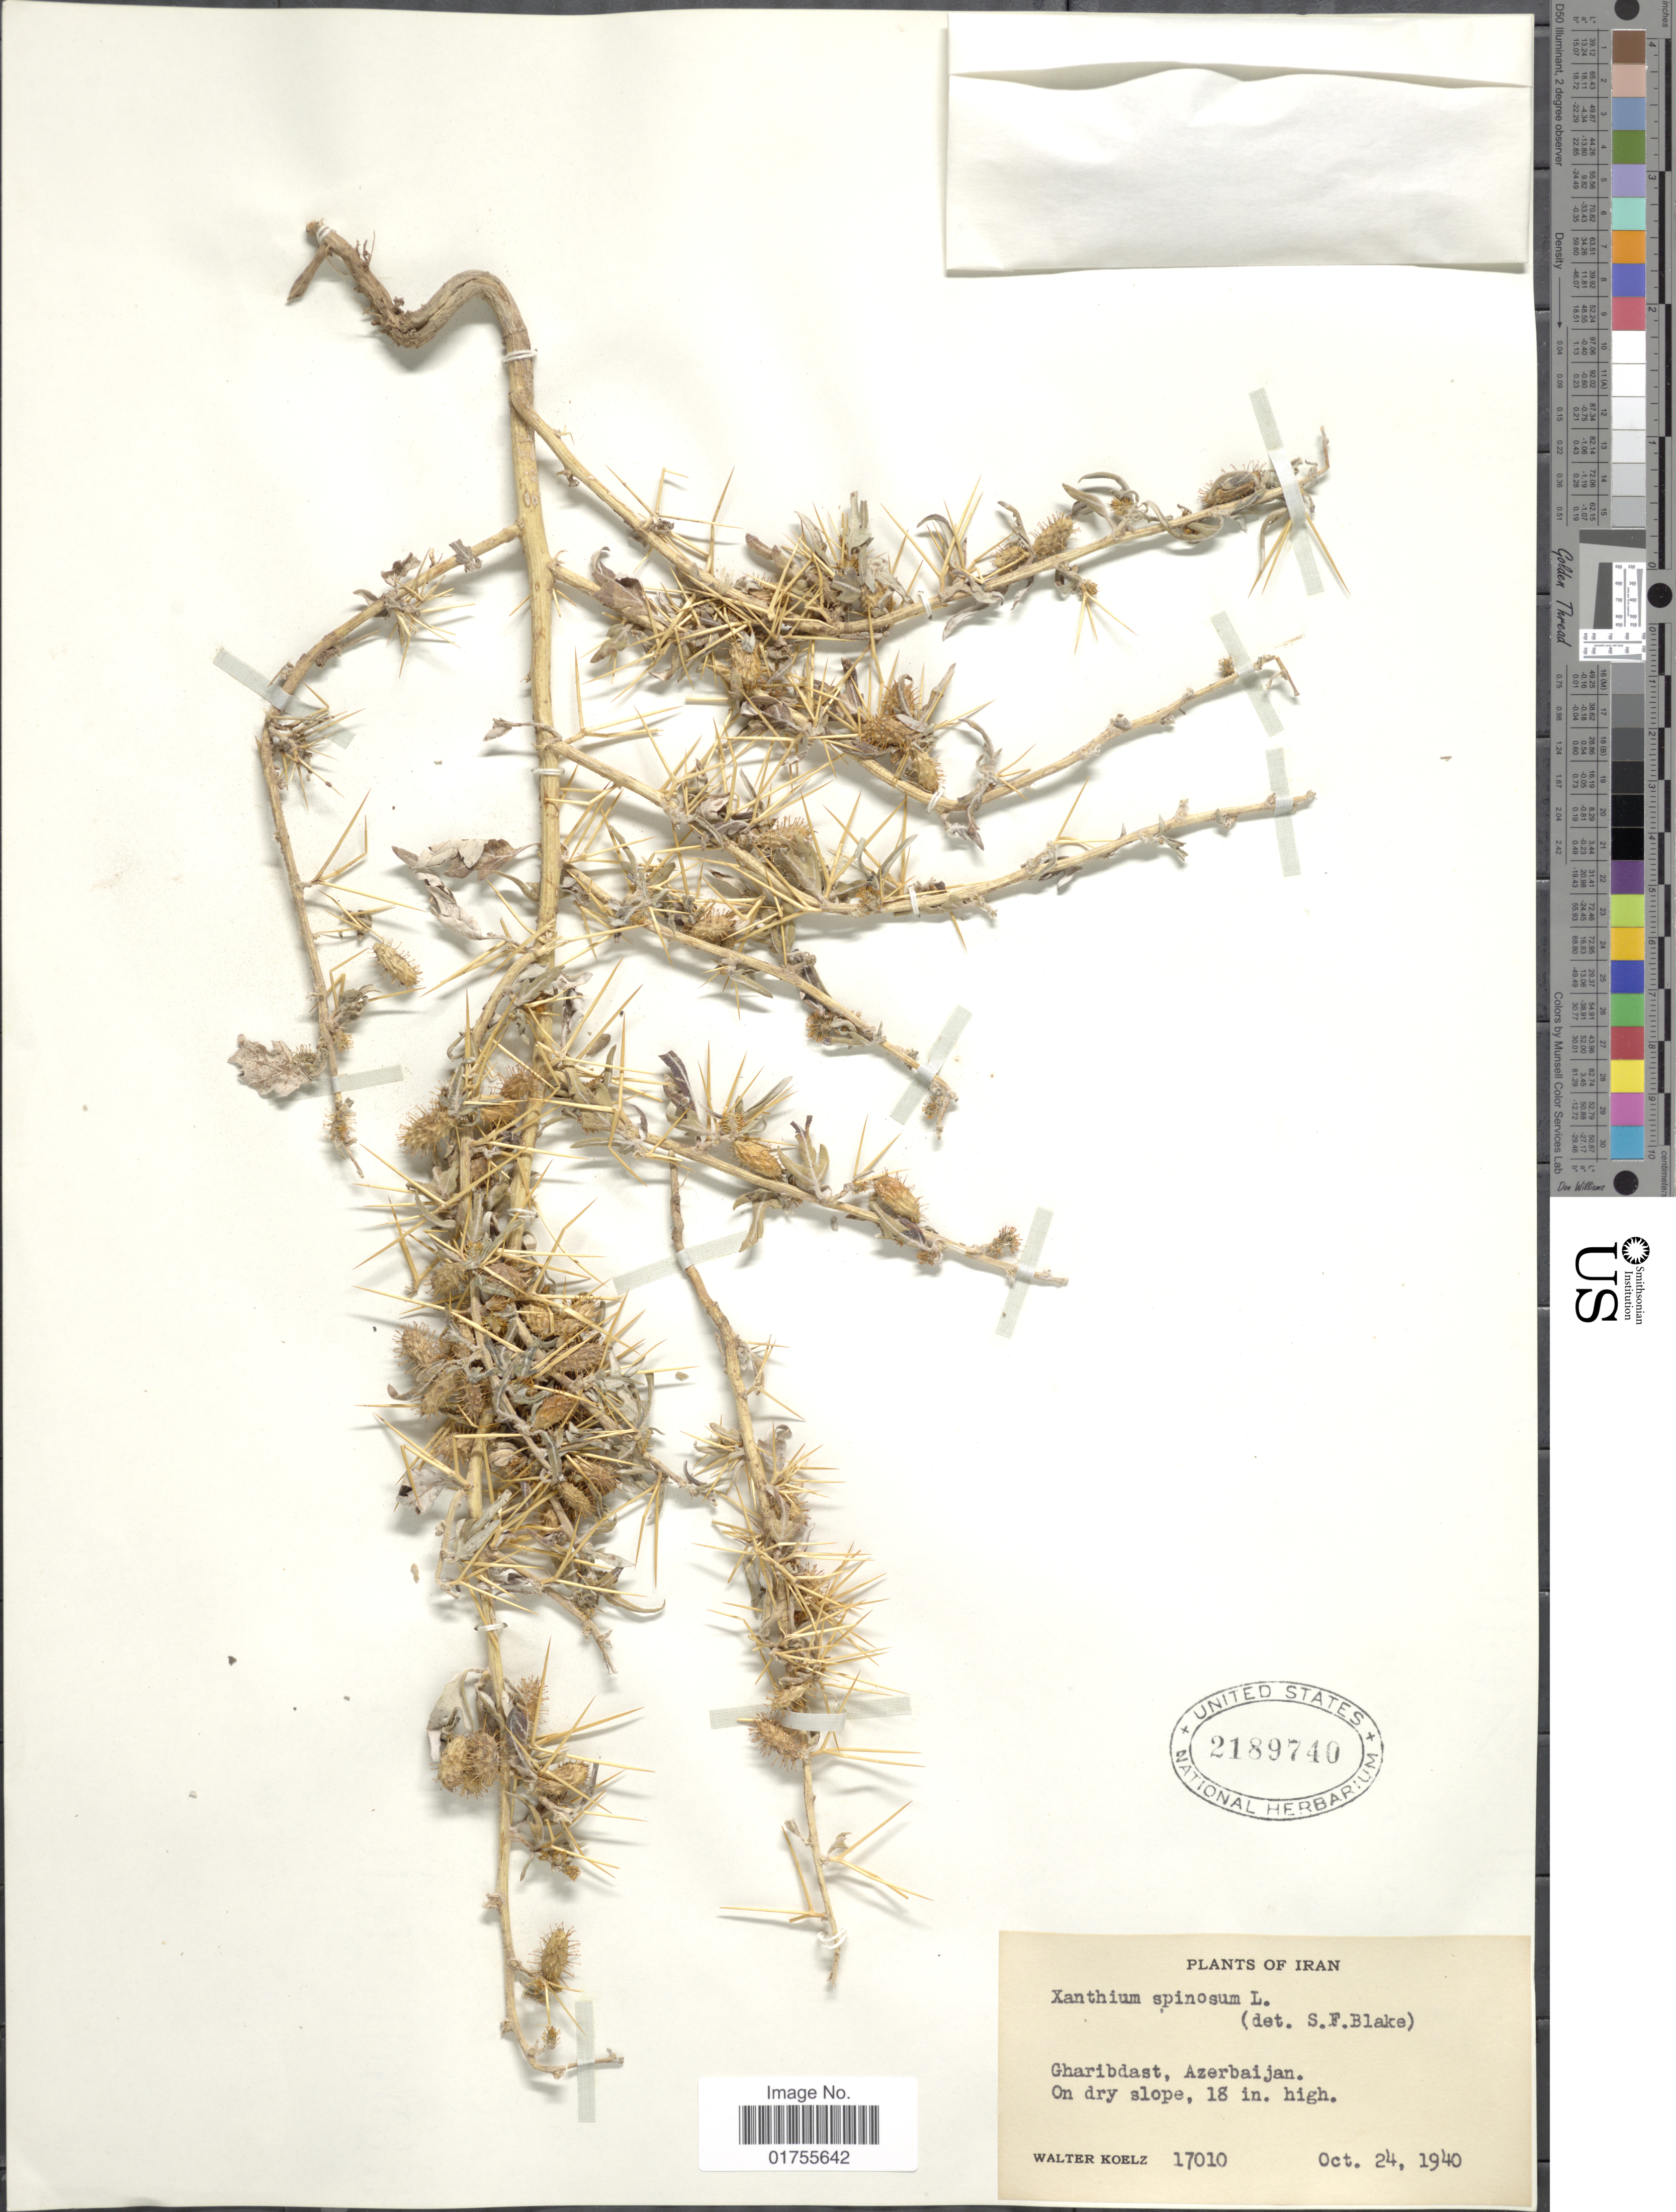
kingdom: Plantae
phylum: Tracheophyta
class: Magnoliopsida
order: Asterales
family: Asteraceae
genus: Xanthium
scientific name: Xanthium spinosum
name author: L.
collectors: W. N. Koelz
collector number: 17010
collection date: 1940-10-24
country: Iran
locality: Gharibdast, Azerbaijan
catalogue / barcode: US 2189740